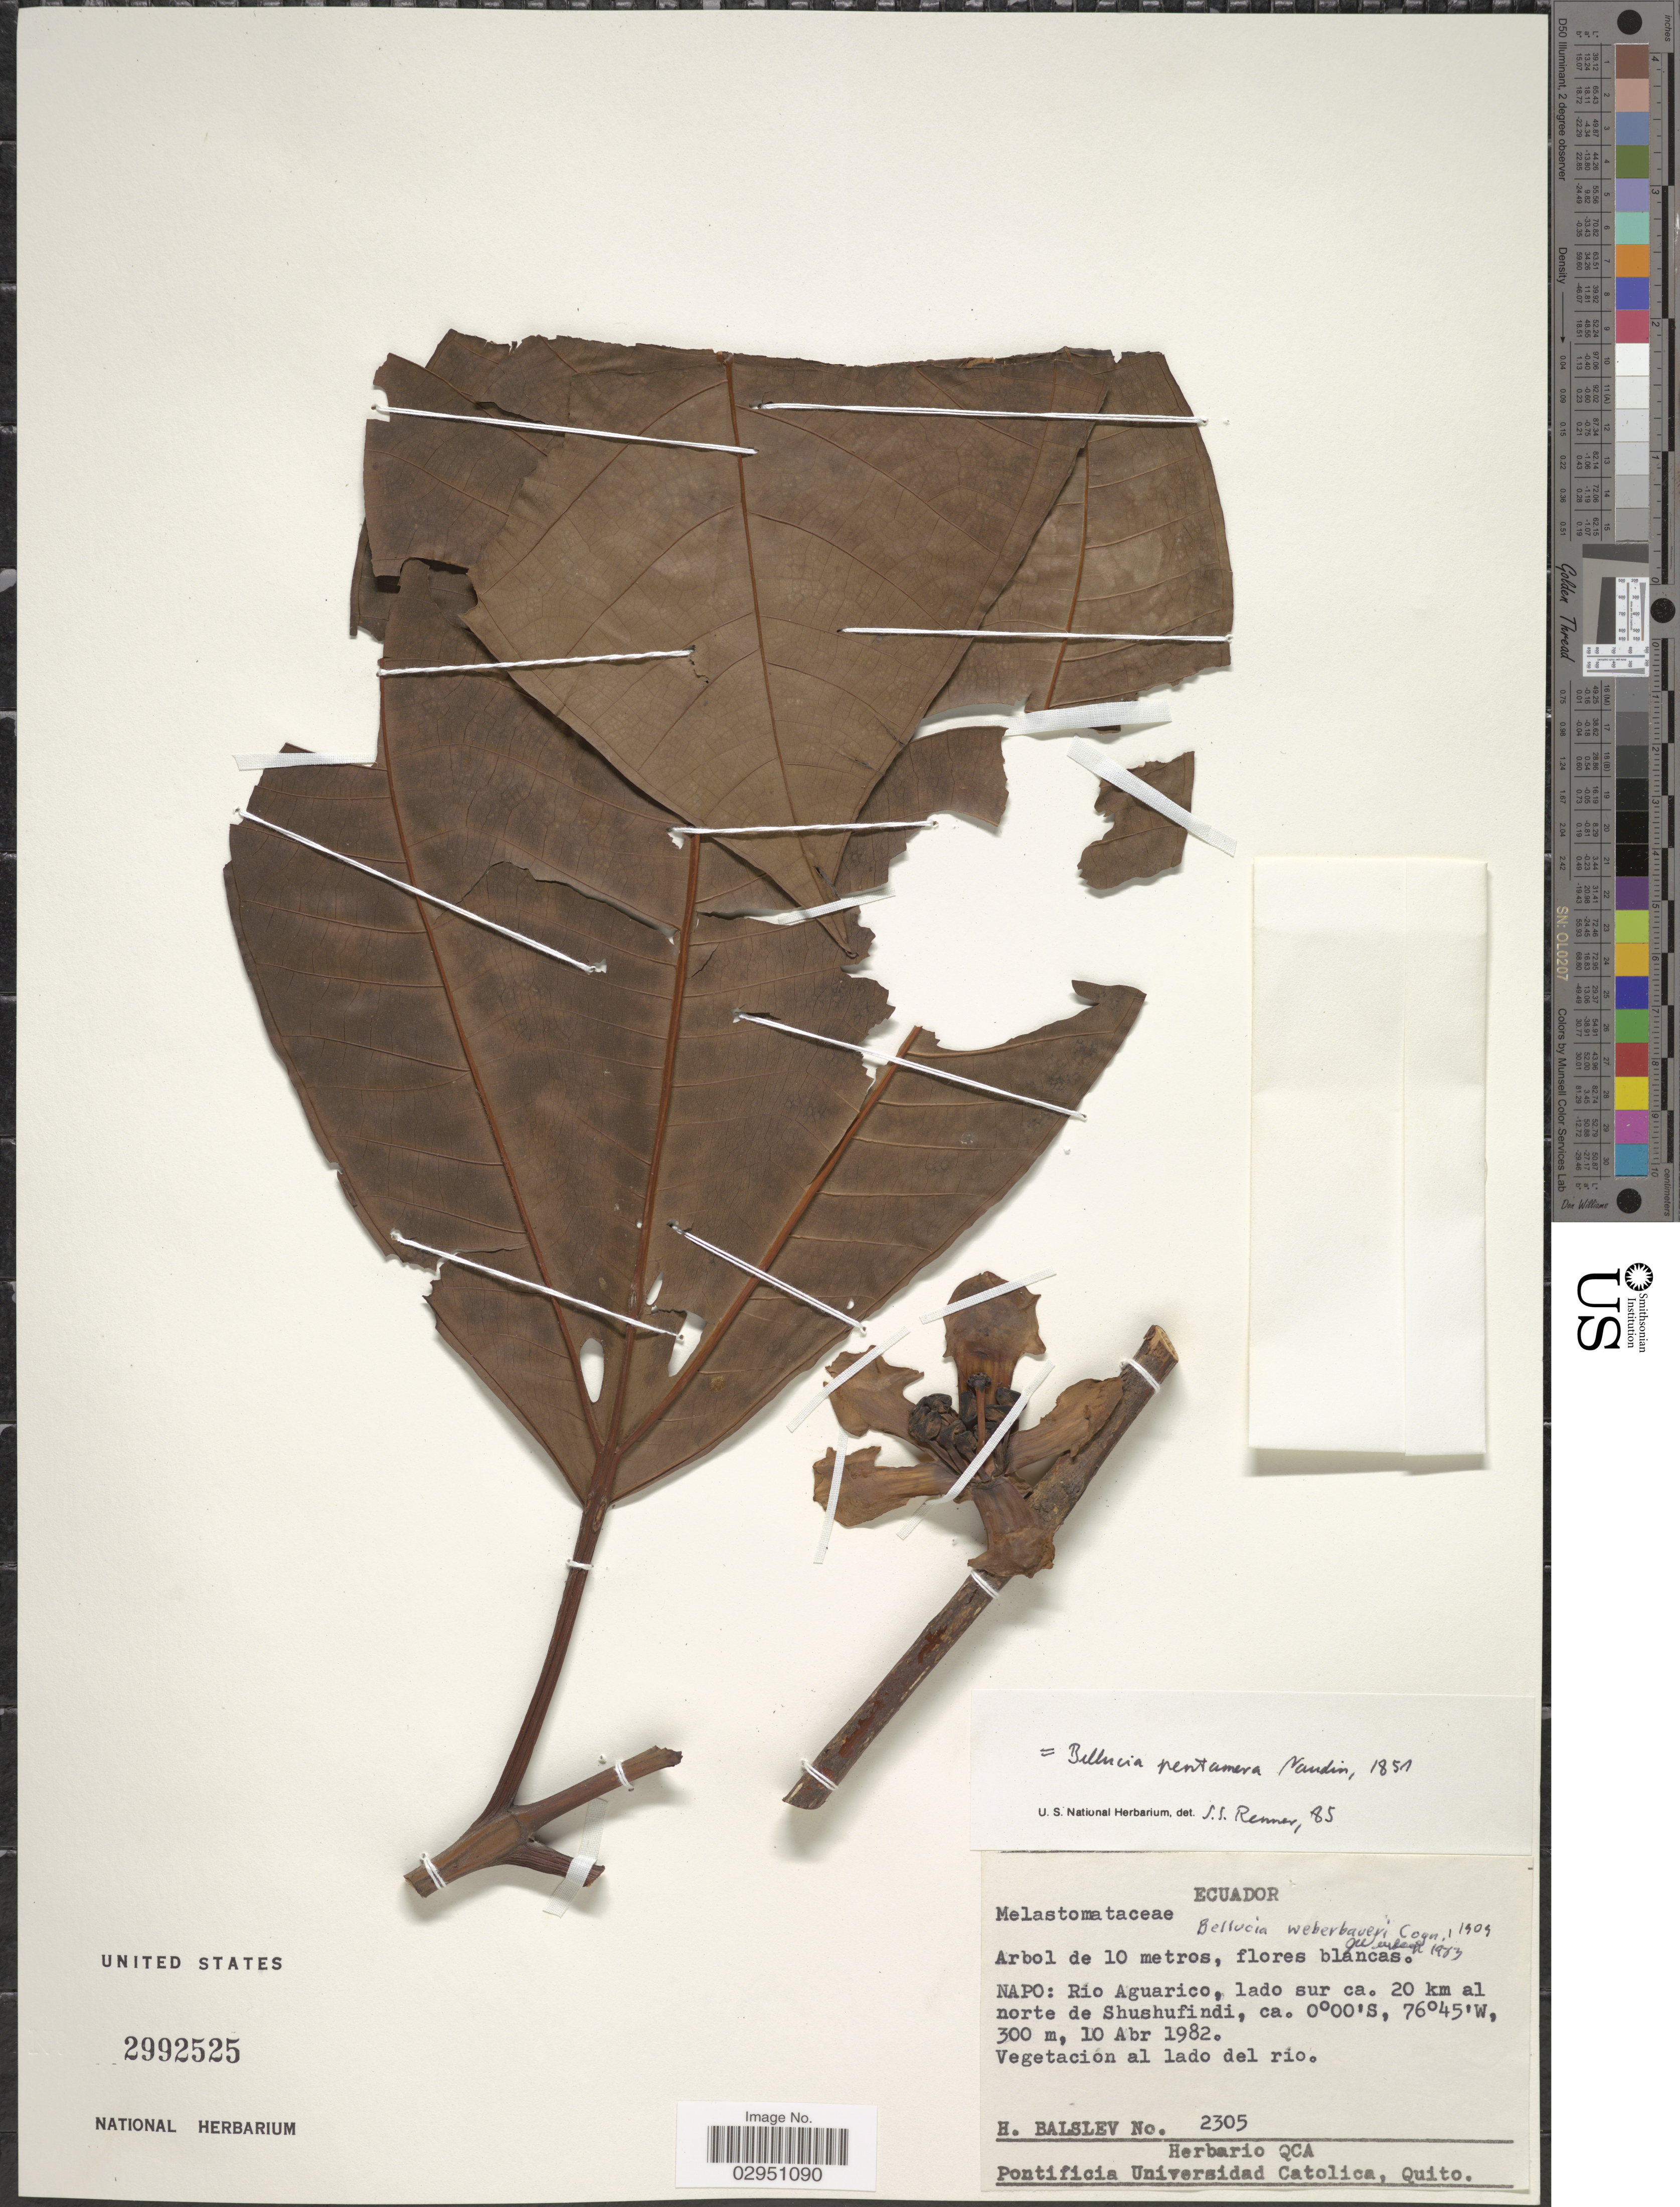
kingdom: Plantae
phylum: Tracheophyta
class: Magnoliopsida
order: Myrtales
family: Melastomataceae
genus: Bellucia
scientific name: Bellucia pentamera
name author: Naudin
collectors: H. Balslev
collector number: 2305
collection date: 1982-04-10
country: Ecuador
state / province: Napo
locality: Rio Aguarico, lado sur ca. 20 km al norte de Shushufindi.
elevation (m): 300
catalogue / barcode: US 2992525